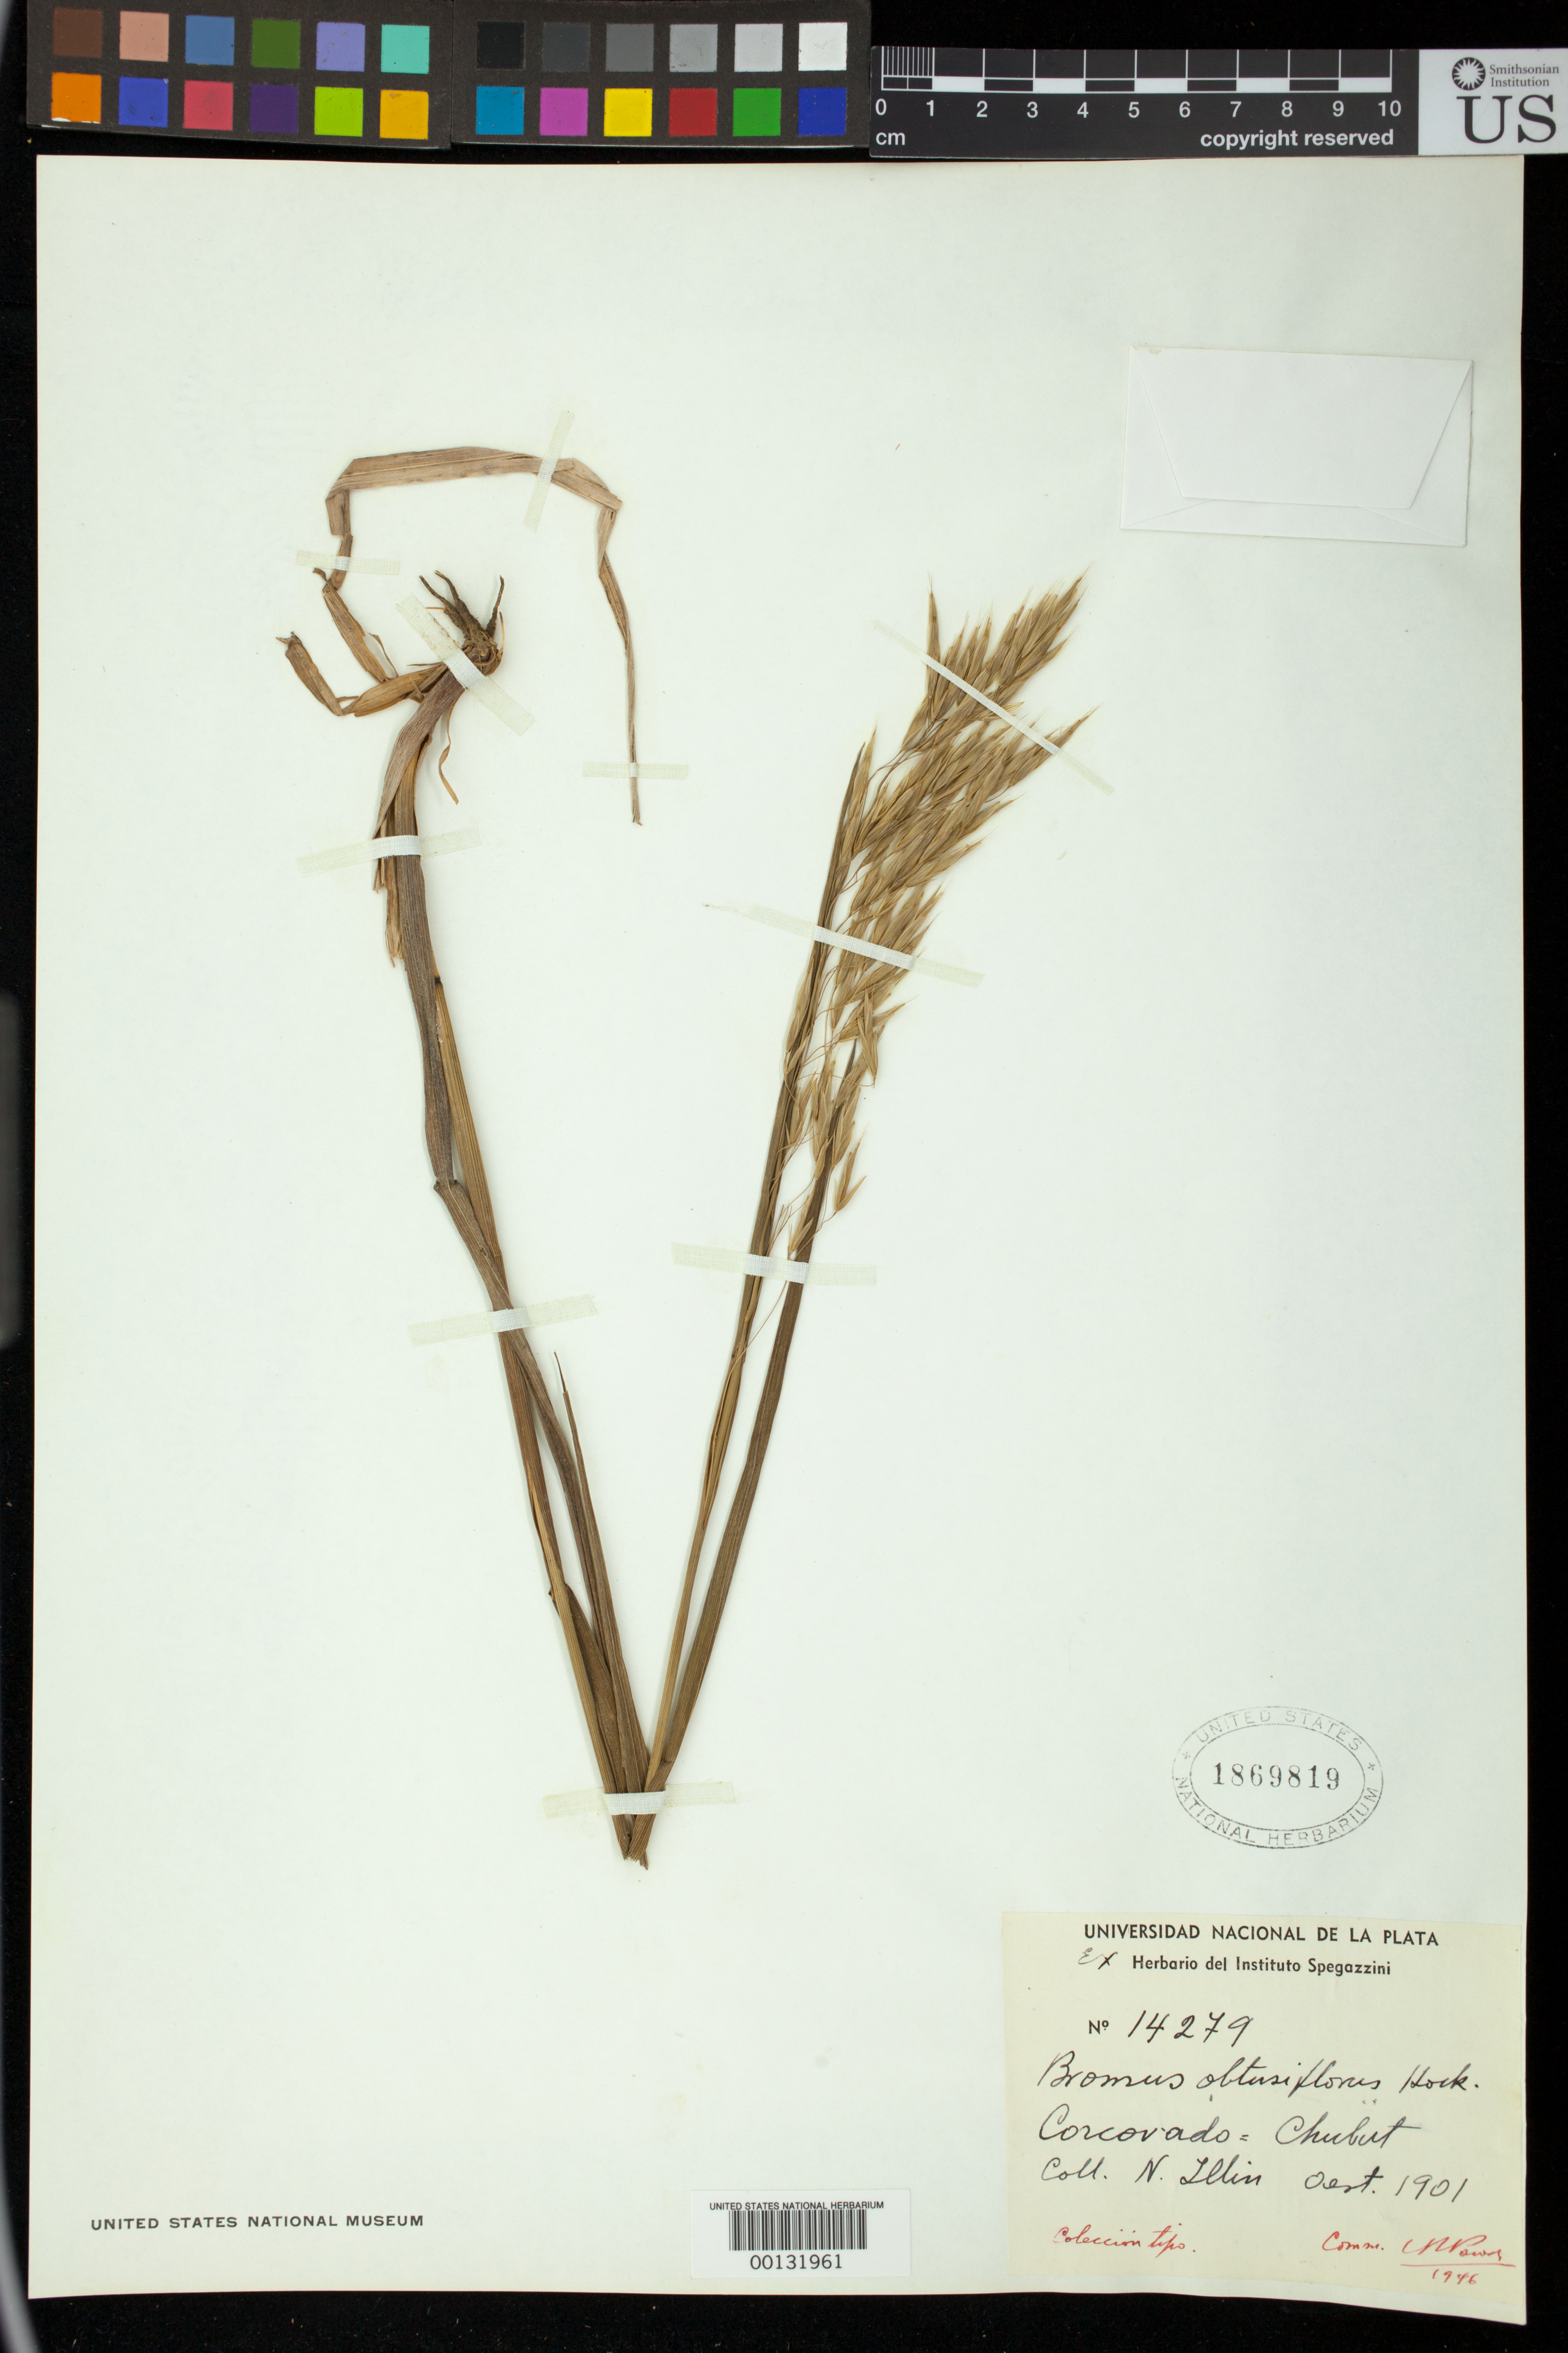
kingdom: Plantae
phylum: Tracheophyta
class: Liliopsida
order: Poales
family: Poaceae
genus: Bromus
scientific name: Bromus obtusiflorus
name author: Hack. in Stuck.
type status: Possible Isotype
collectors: N. Illin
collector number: Herb. Arg. 14279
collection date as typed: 1901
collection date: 1901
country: Argentina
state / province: Chubut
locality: Rio Corcovado, Patagonia.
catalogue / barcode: US 1869819